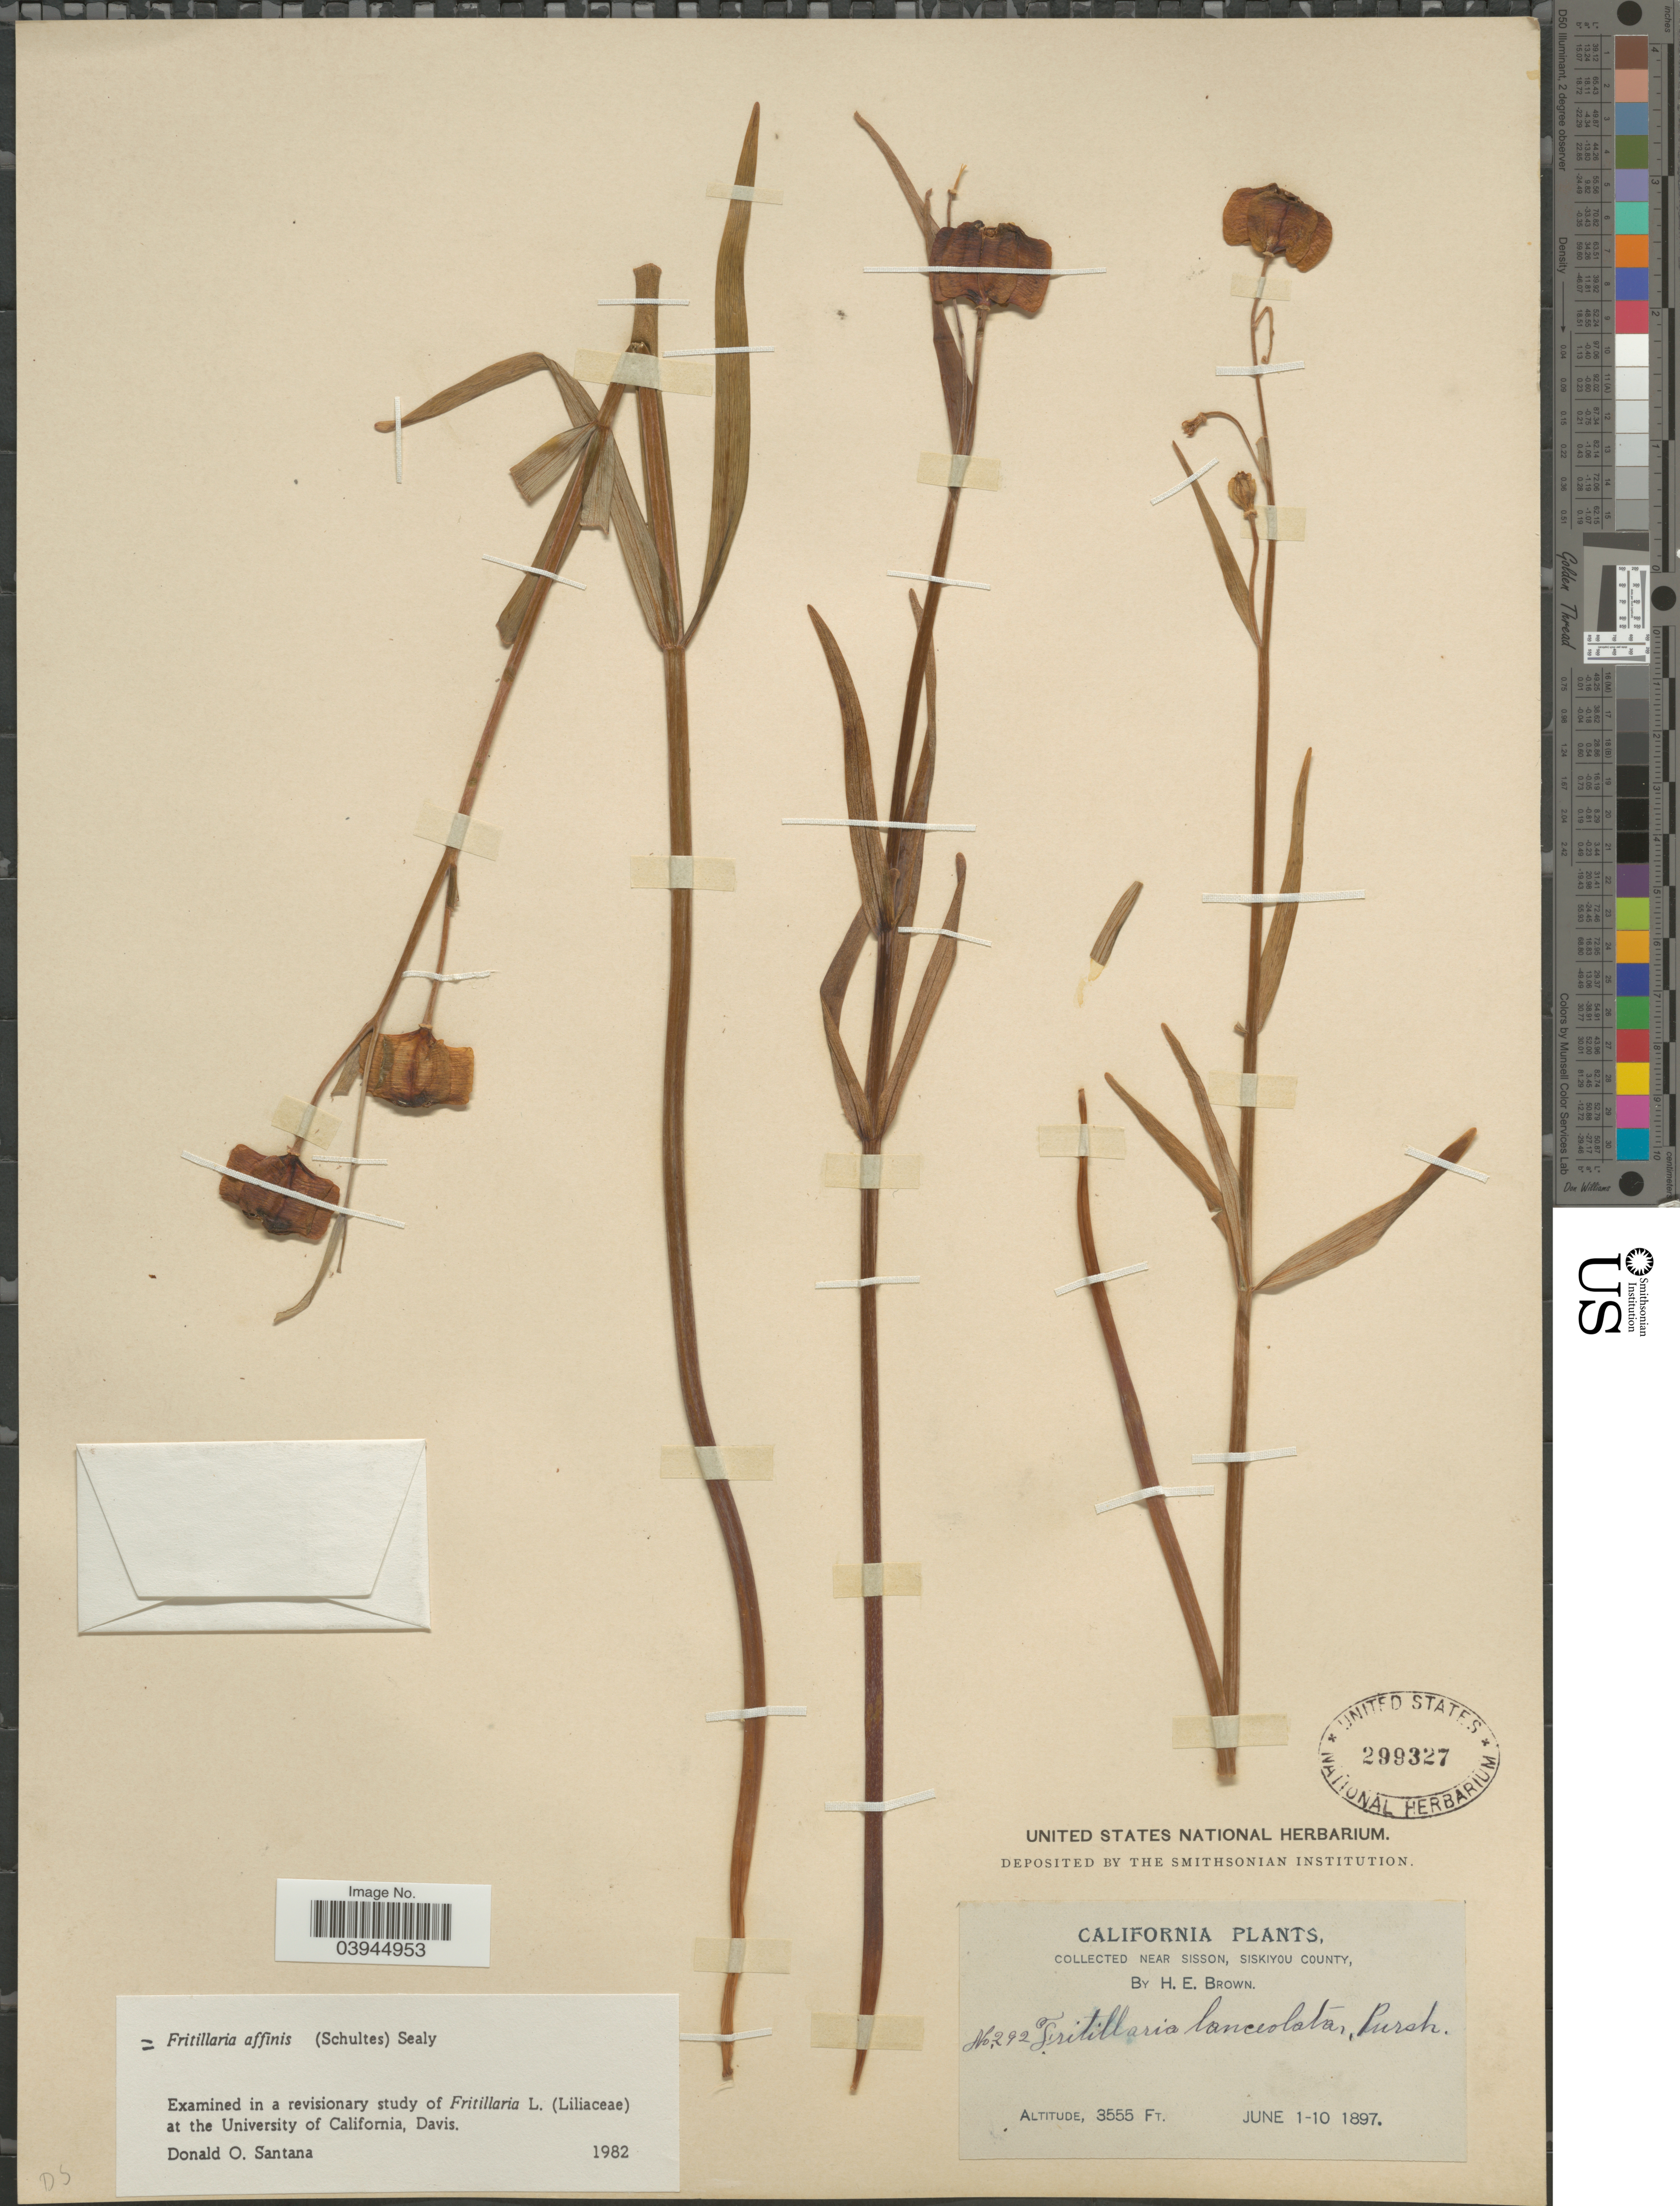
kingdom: Plantae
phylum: Tracheophyta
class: Liliopsida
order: Liliales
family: Liliaceae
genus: Fritillaria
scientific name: Fritillaria affinis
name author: (Schult. & Schult. f.) Sealy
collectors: H. E. Brown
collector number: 292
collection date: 1897-06-01/1897-06-10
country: United States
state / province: California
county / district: Siskiyou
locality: Near Sisson, Siskiyou County.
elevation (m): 1084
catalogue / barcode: US 299327